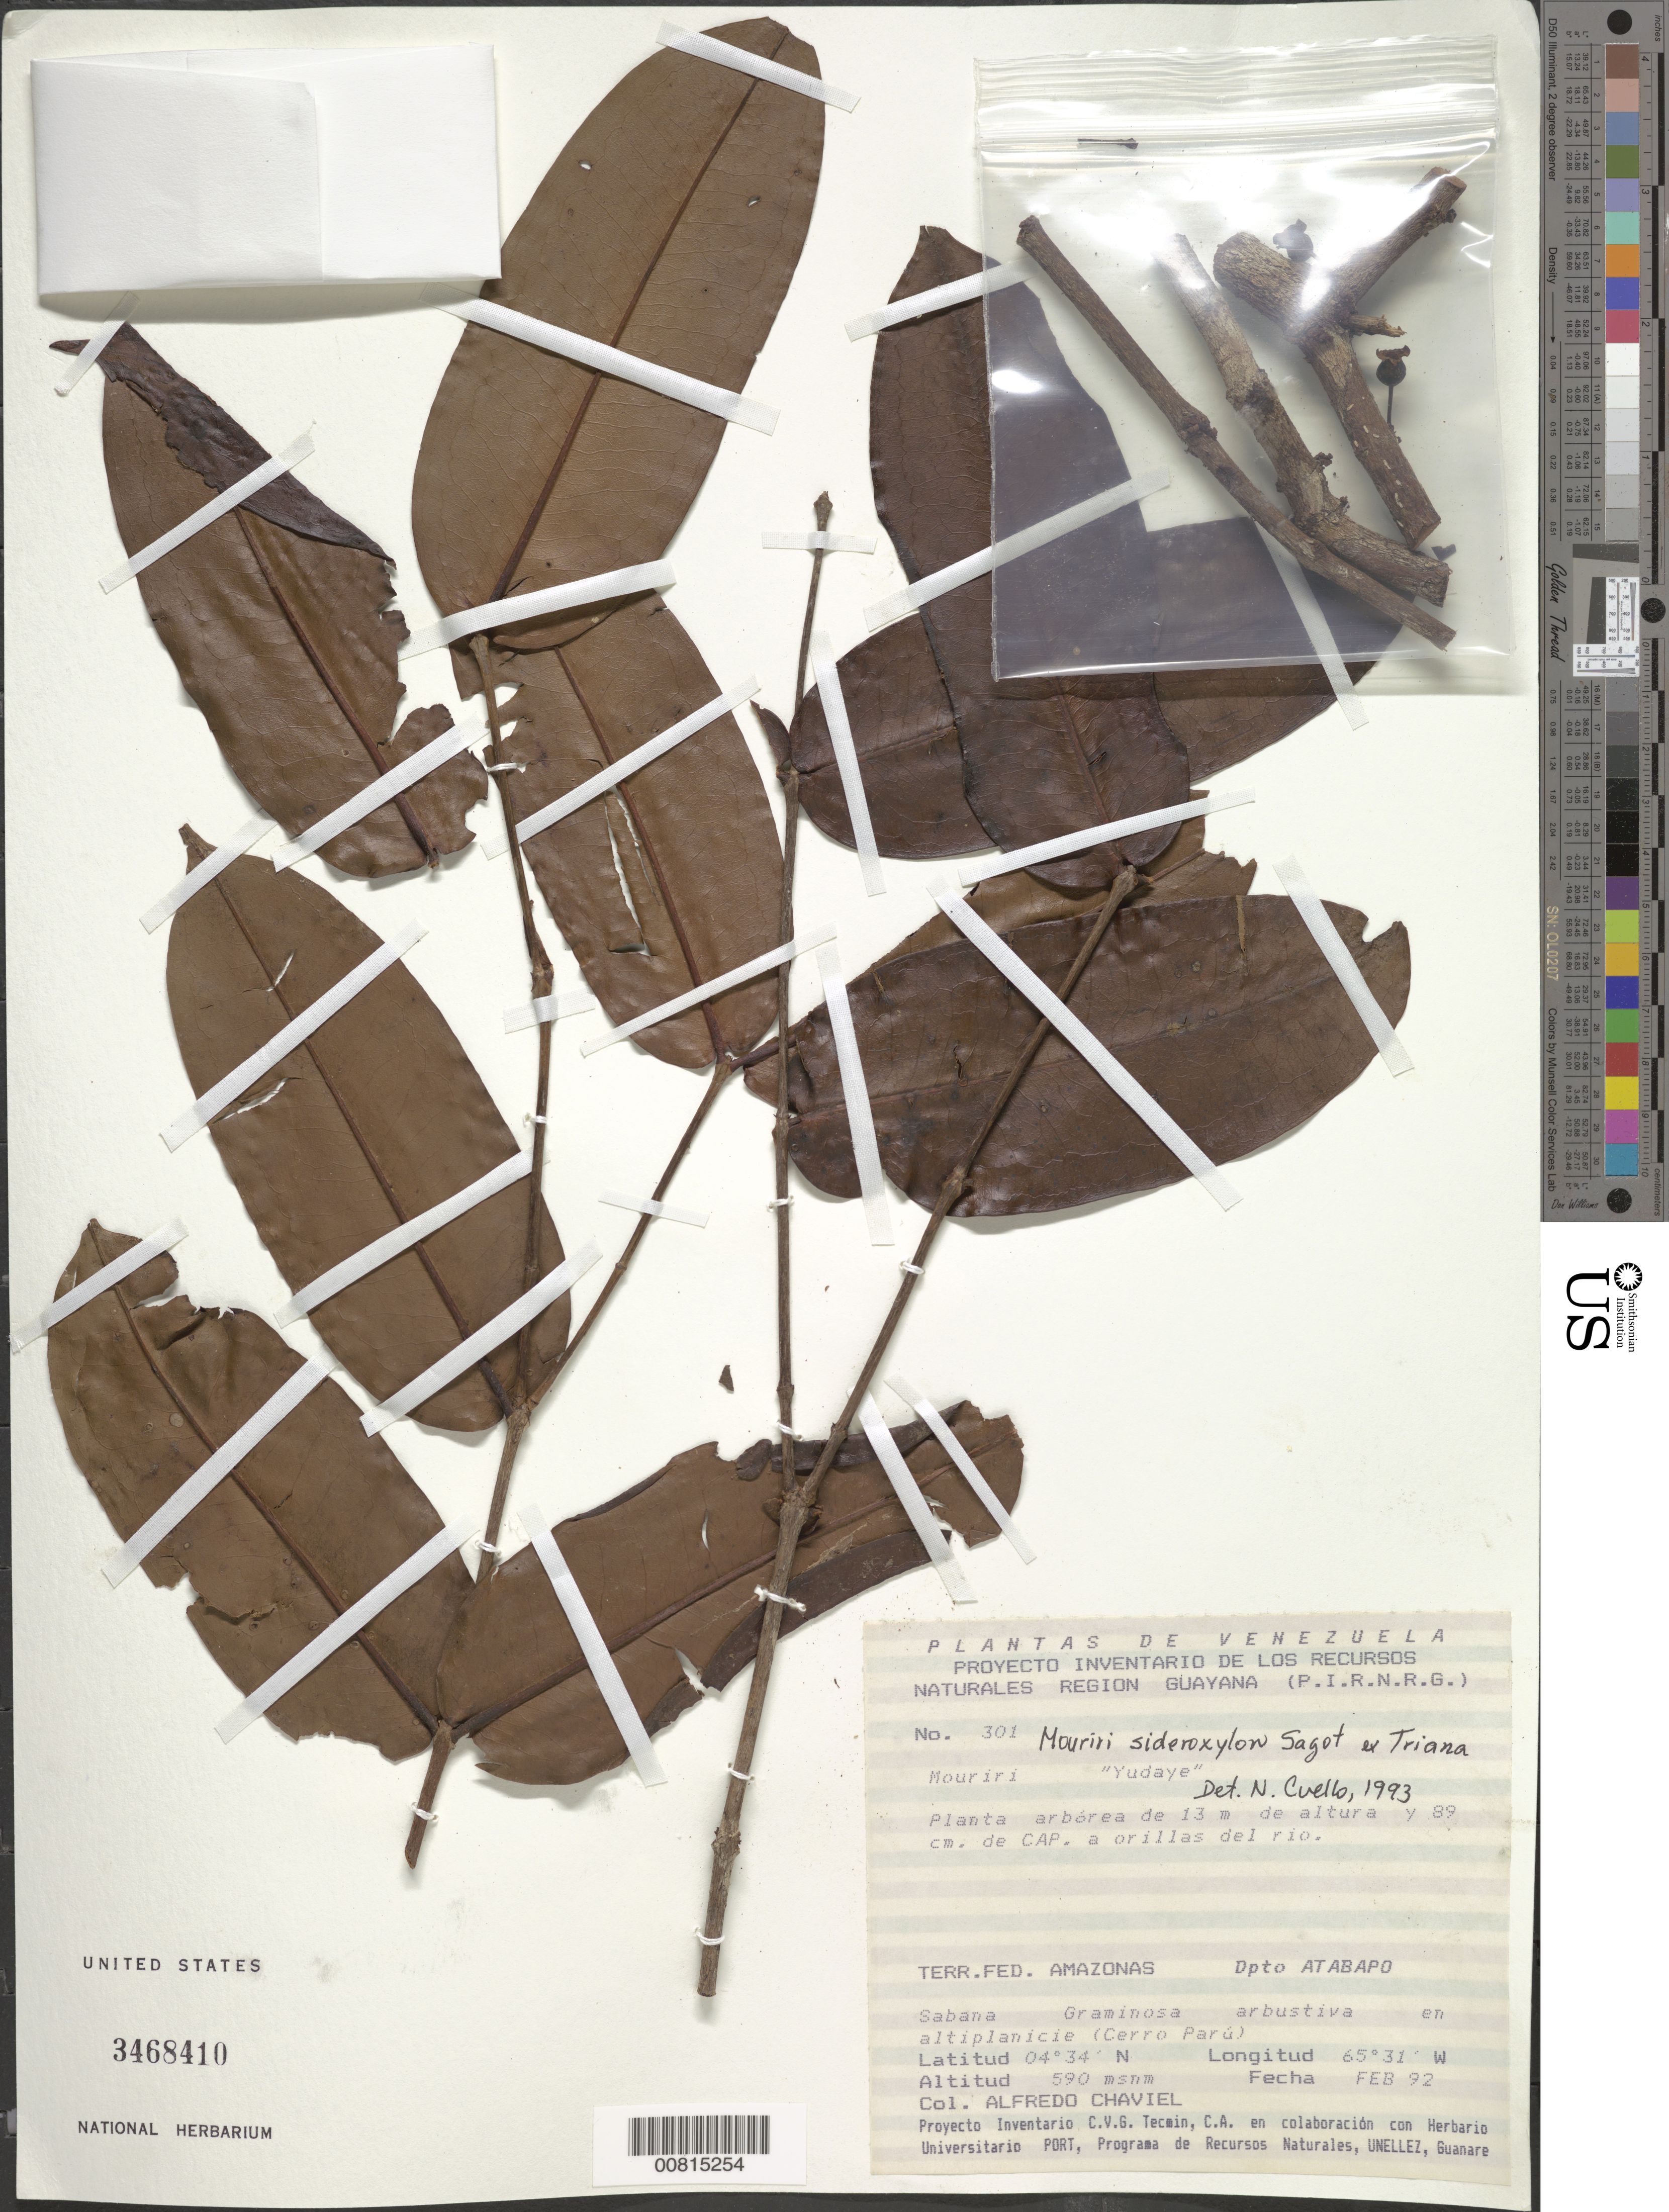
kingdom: Plantae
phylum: Tracheophyta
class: Magnoliopsida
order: Myrtales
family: Melastomataceae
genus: Mouriri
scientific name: Mouriri sideroxylon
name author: Sagot ex Triana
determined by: Cuello, Nidia L.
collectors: A. Chaviel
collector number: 301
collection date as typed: Feb-92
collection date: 1992-02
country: Venezuela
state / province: Amazonas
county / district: Atabapo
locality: Cerro Parú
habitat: Sabana graminosa arbustiva en altiplanicie; orillas del rio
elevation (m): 590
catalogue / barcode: US 3468410